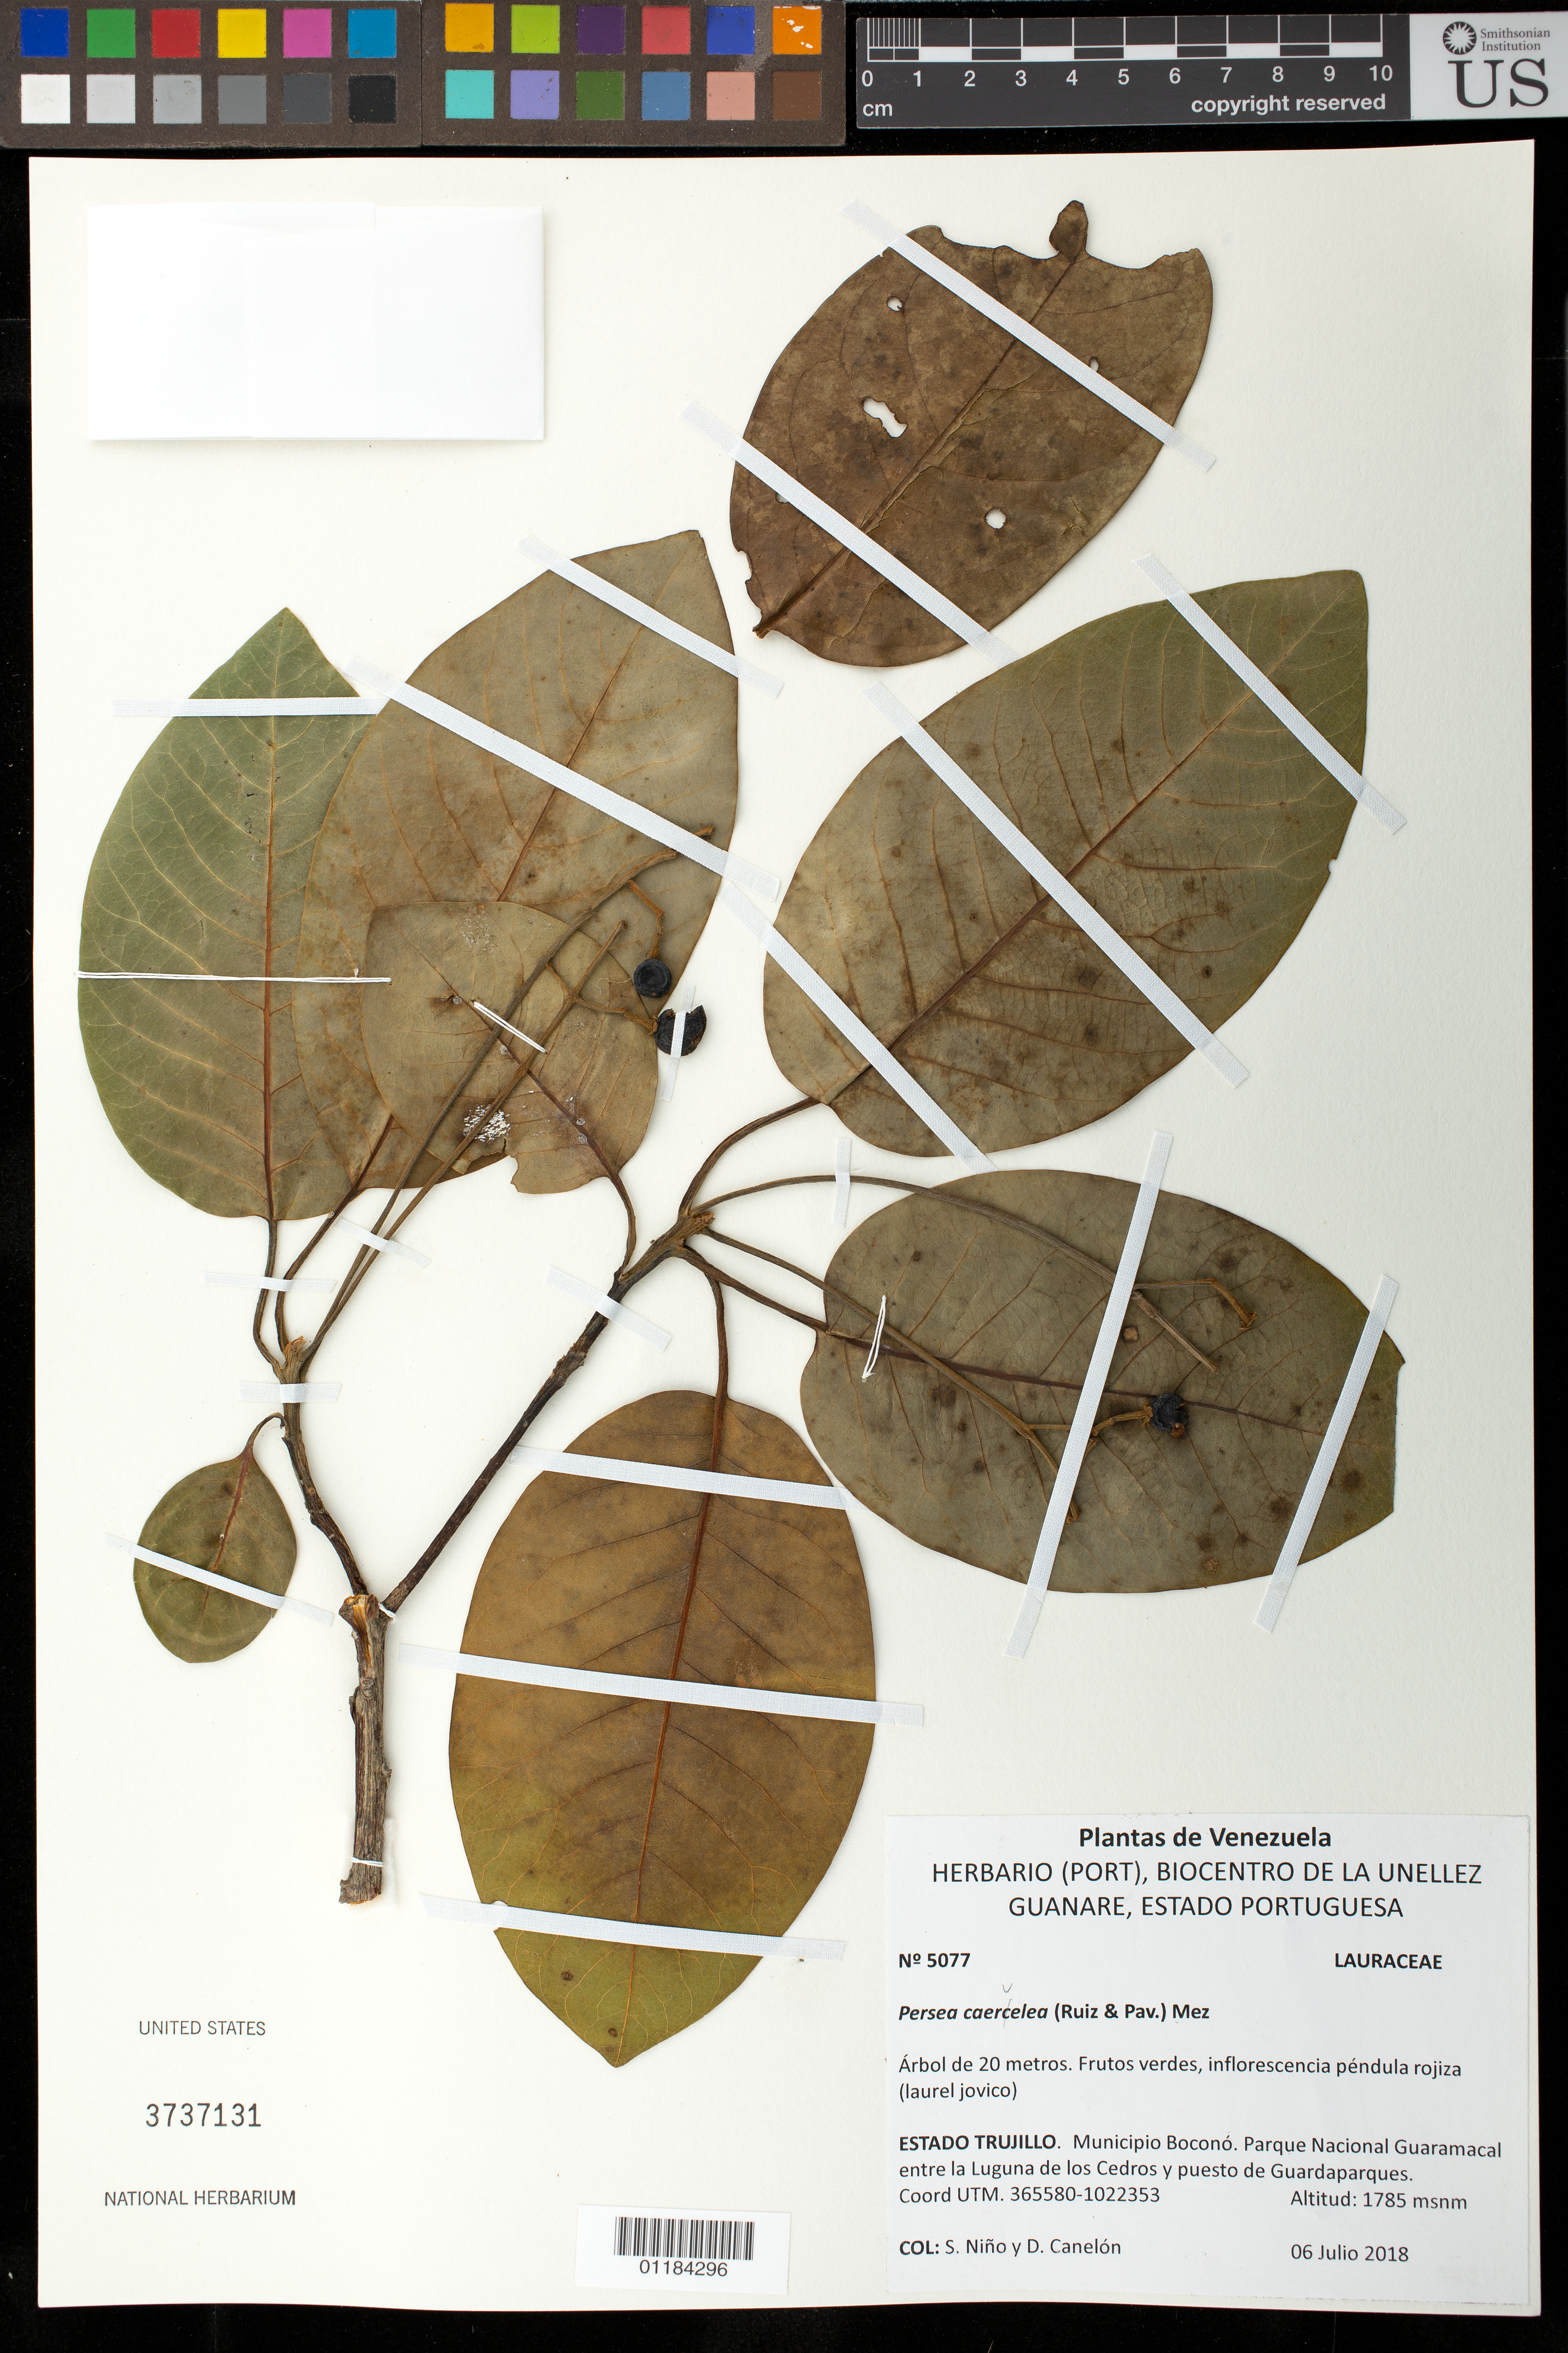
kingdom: Plantae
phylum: Tracheophyta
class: Magnoliopsida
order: Laurales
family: Lauraceae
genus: Persea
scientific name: Persea caerulea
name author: (Ruiz & Pav.) Mez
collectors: S. M. Niño & D. Canelón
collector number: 5077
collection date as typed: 06 Julio 2018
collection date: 2018-07-06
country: Venezuela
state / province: Trujillo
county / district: Boconó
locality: Parque Nacional Guaramacal entre la Laguna de los Cedros y puesto de Guardaparques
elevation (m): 1785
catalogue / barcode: US 3737131